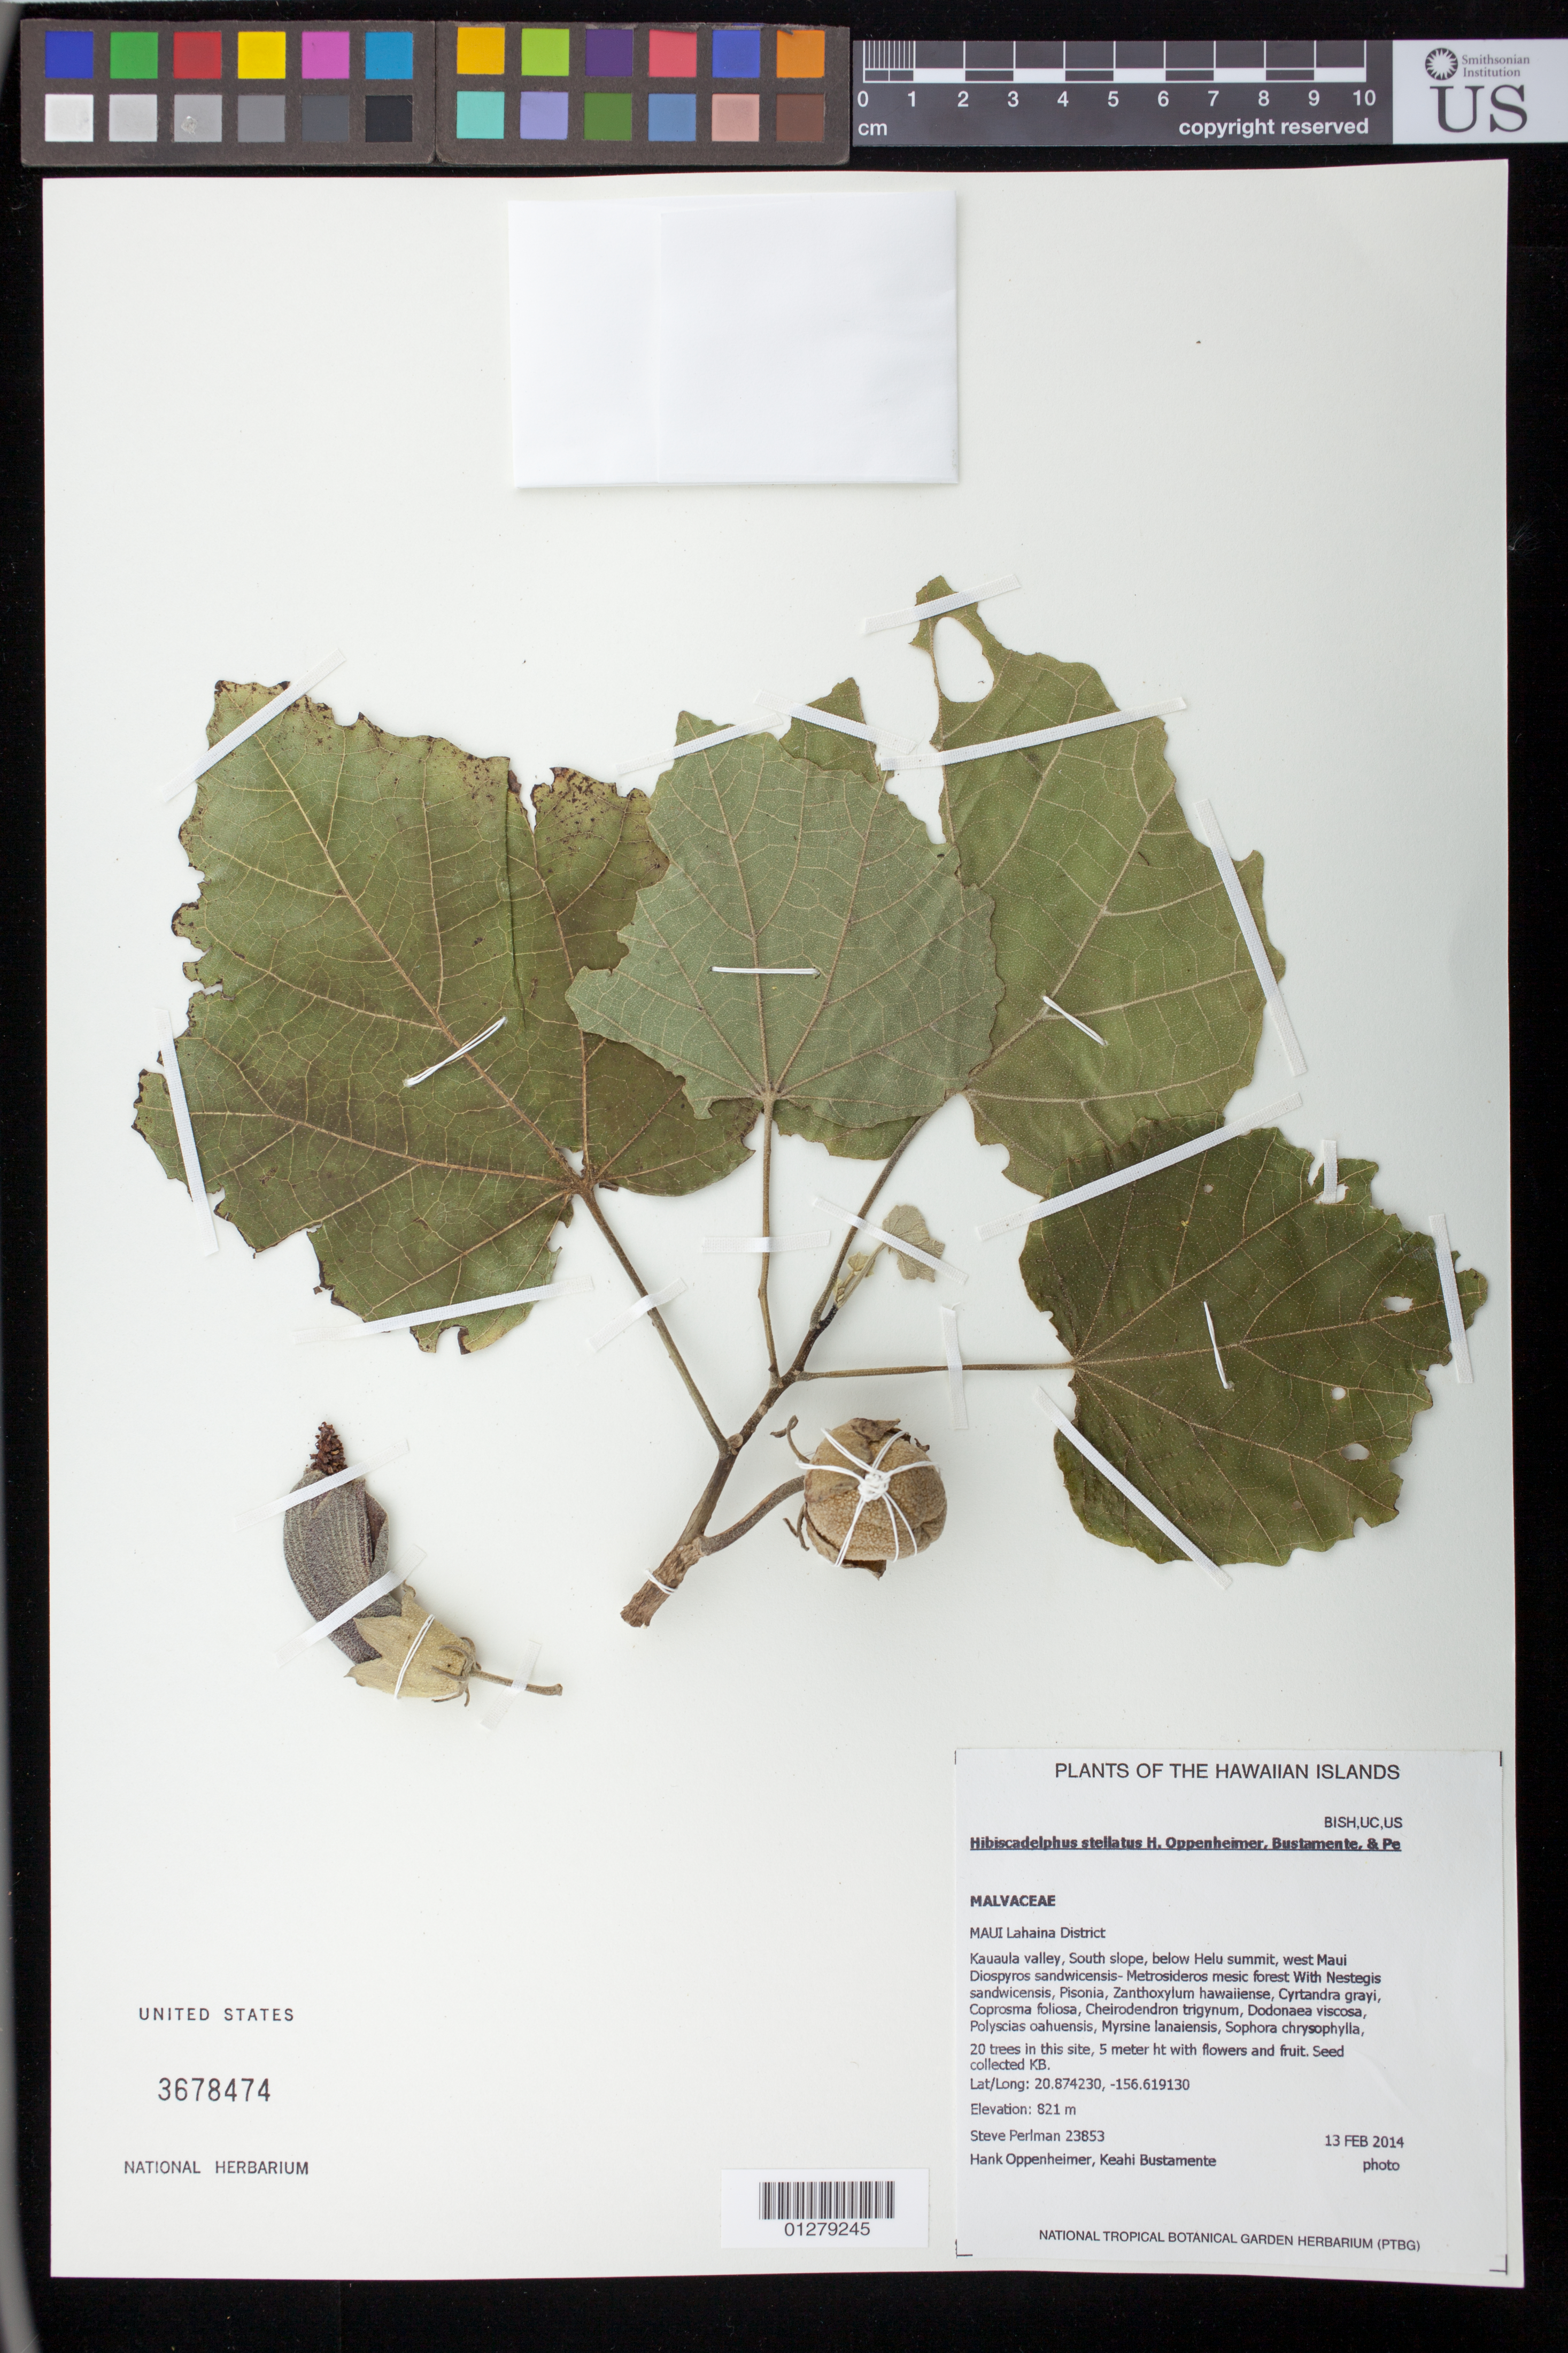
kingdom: Plantae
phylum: Tracheophyta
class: Magnoliopsida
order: Malvales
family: Malvaceae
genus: Hibiscadelphus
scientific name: Hibiscadelphus stellatus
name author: H. Oppenh. et al.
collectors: S. P. Perlman, H. L. Oppenheimer & K. M. Bustamente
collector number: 23853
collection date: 2014-02-13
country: United States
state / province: Hawaii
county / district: Maui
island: Maui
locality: Lahaina District, Kauaula Valley, south slope, below Helu summit, West Maui.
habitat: Mesic forest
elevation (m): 821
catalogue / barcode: US 3678474